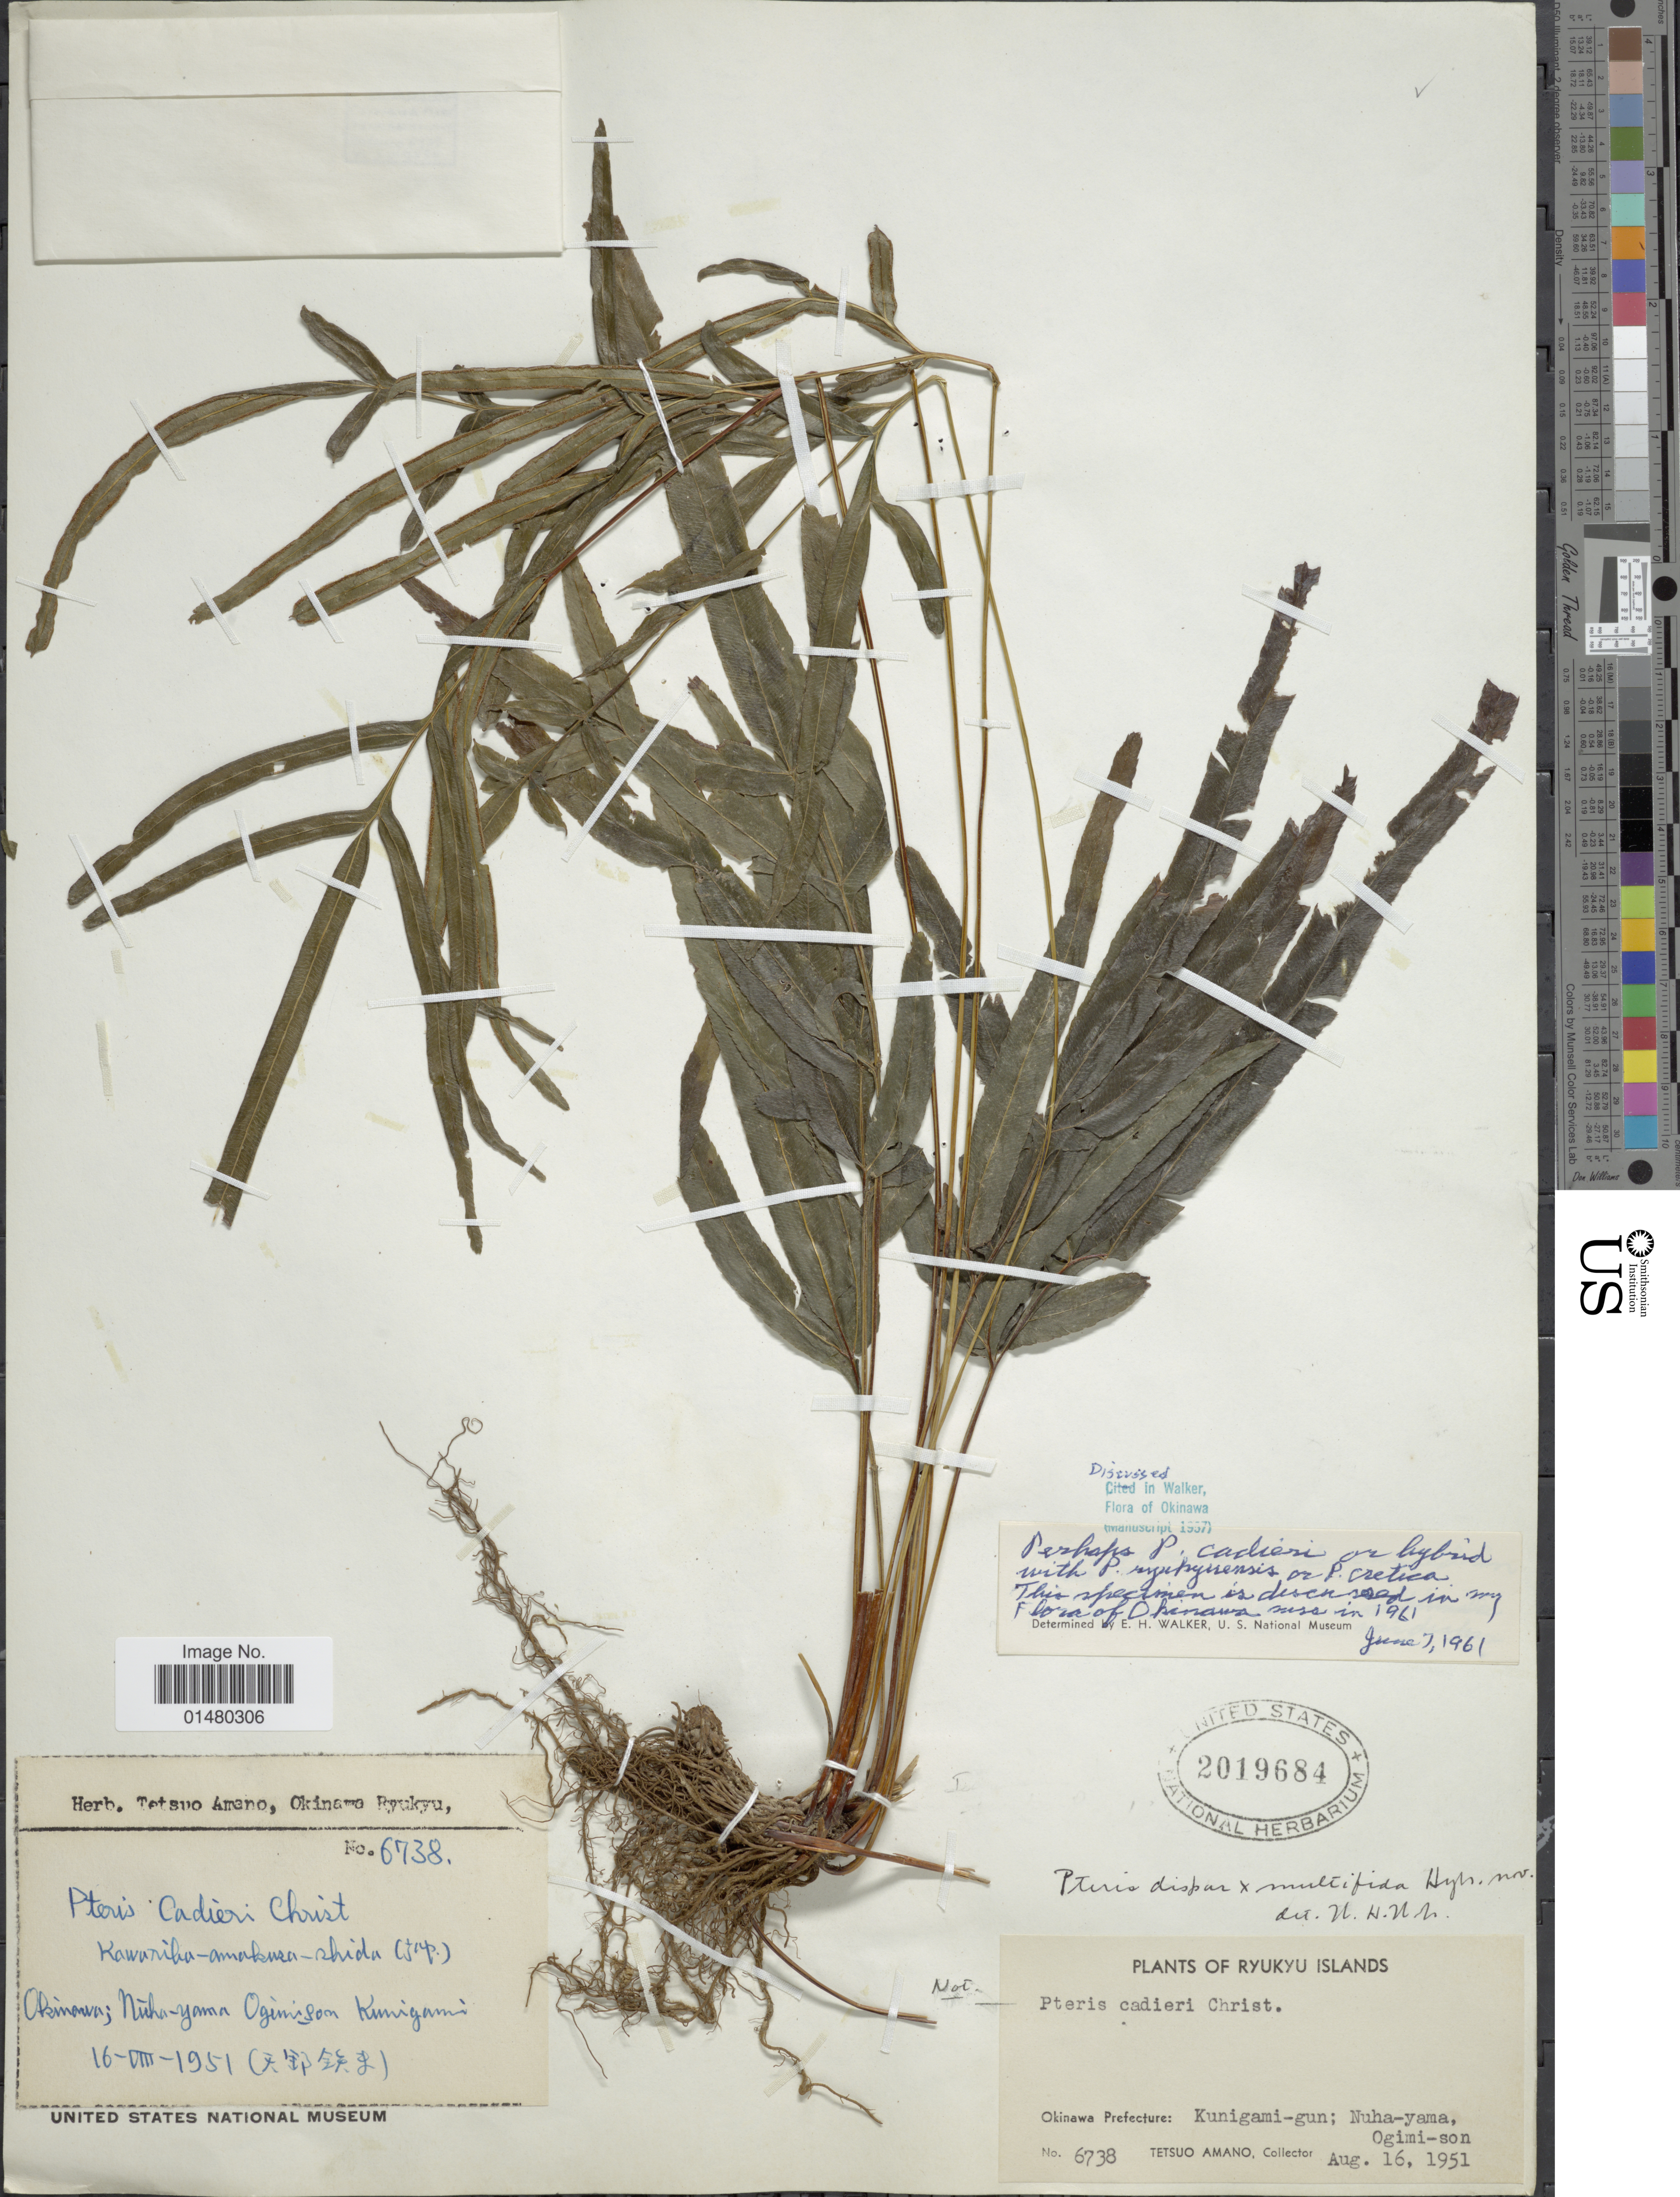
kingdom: Plantae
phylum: Tracheophyta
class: Polypodiopsida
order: Polypodiales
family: Pteridaceae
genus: Pteris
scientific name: Pteris cretica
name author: L.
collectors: T. Amano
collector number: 6738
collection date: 1951-08-16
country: Japan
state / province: Okinawa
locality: Okinawa Prefecture: Kunigami-gun; ONuha-yama, Ogimi-son. Ryukyu islands.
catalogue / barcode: US 2019684